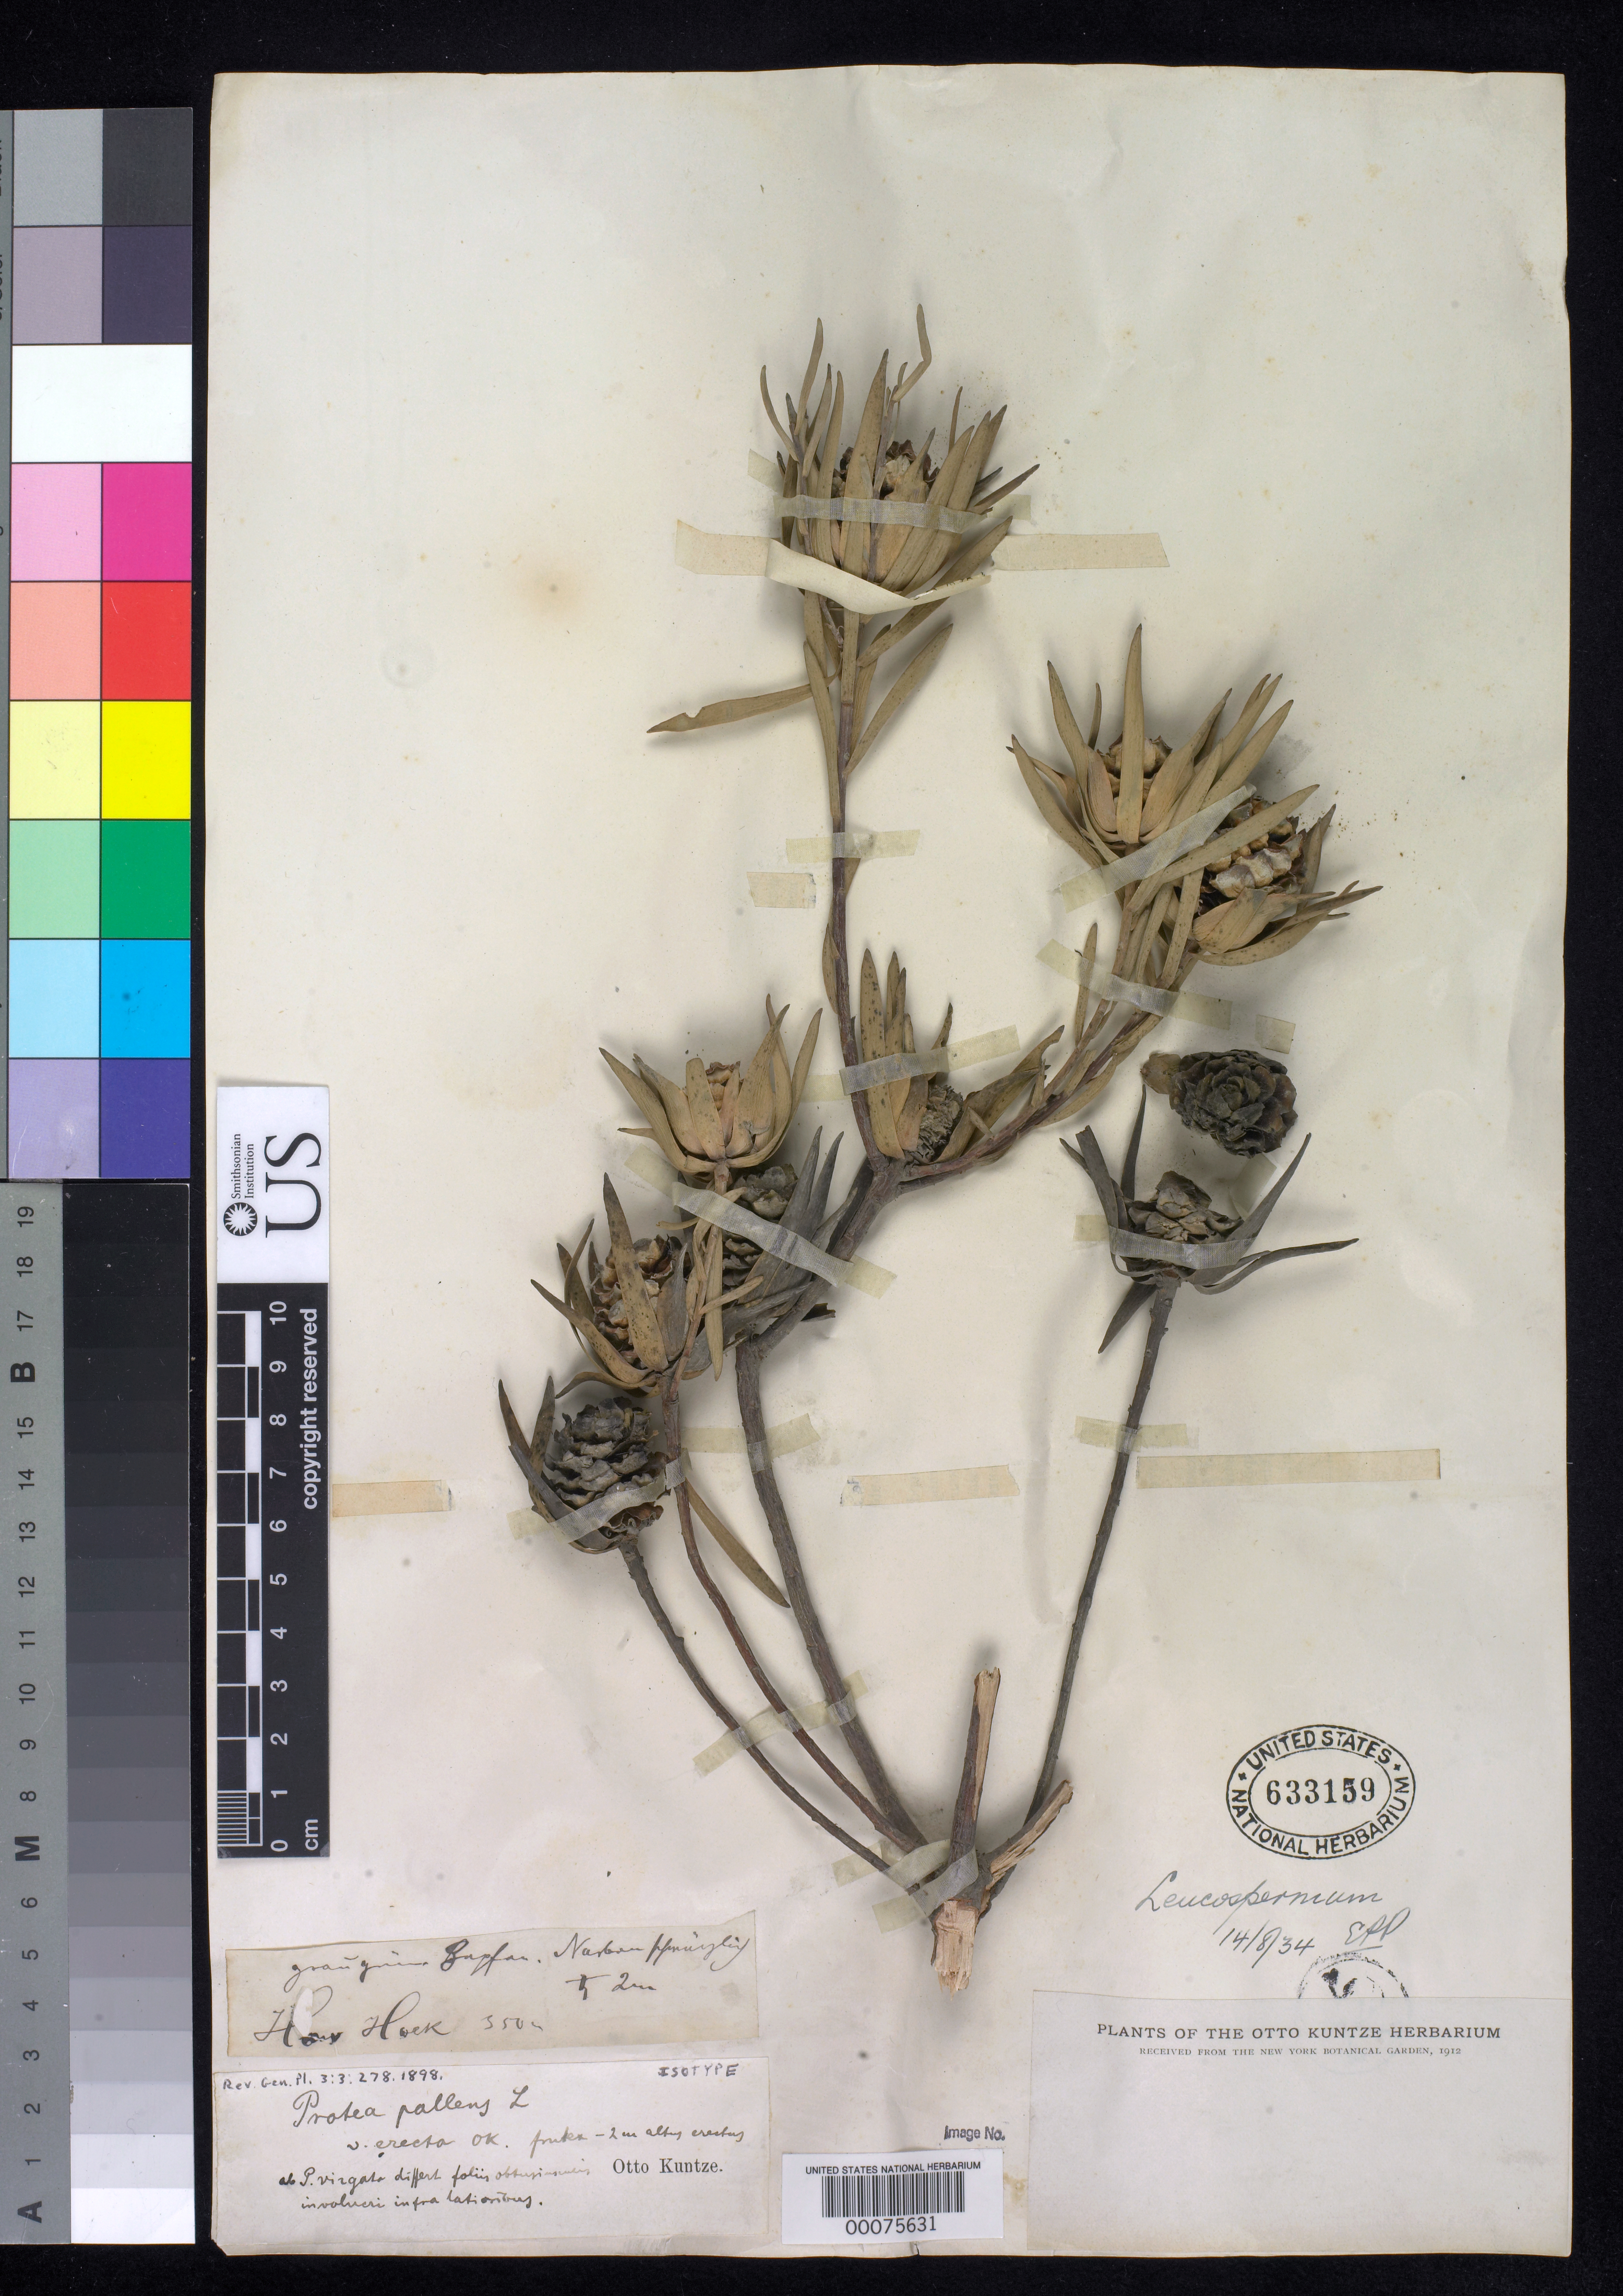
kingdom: Plantae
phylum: Tracheophyta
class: Magnoliopsida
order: Proteales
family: Proteaceae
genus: Protea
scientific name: Protea pallens var. erecta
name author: Kuntze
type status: Type Collection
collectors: C.E.O. Kuntze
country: South Africa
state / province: Western Cape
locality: Houw Hoek.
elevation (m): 350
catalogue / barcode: US 633159